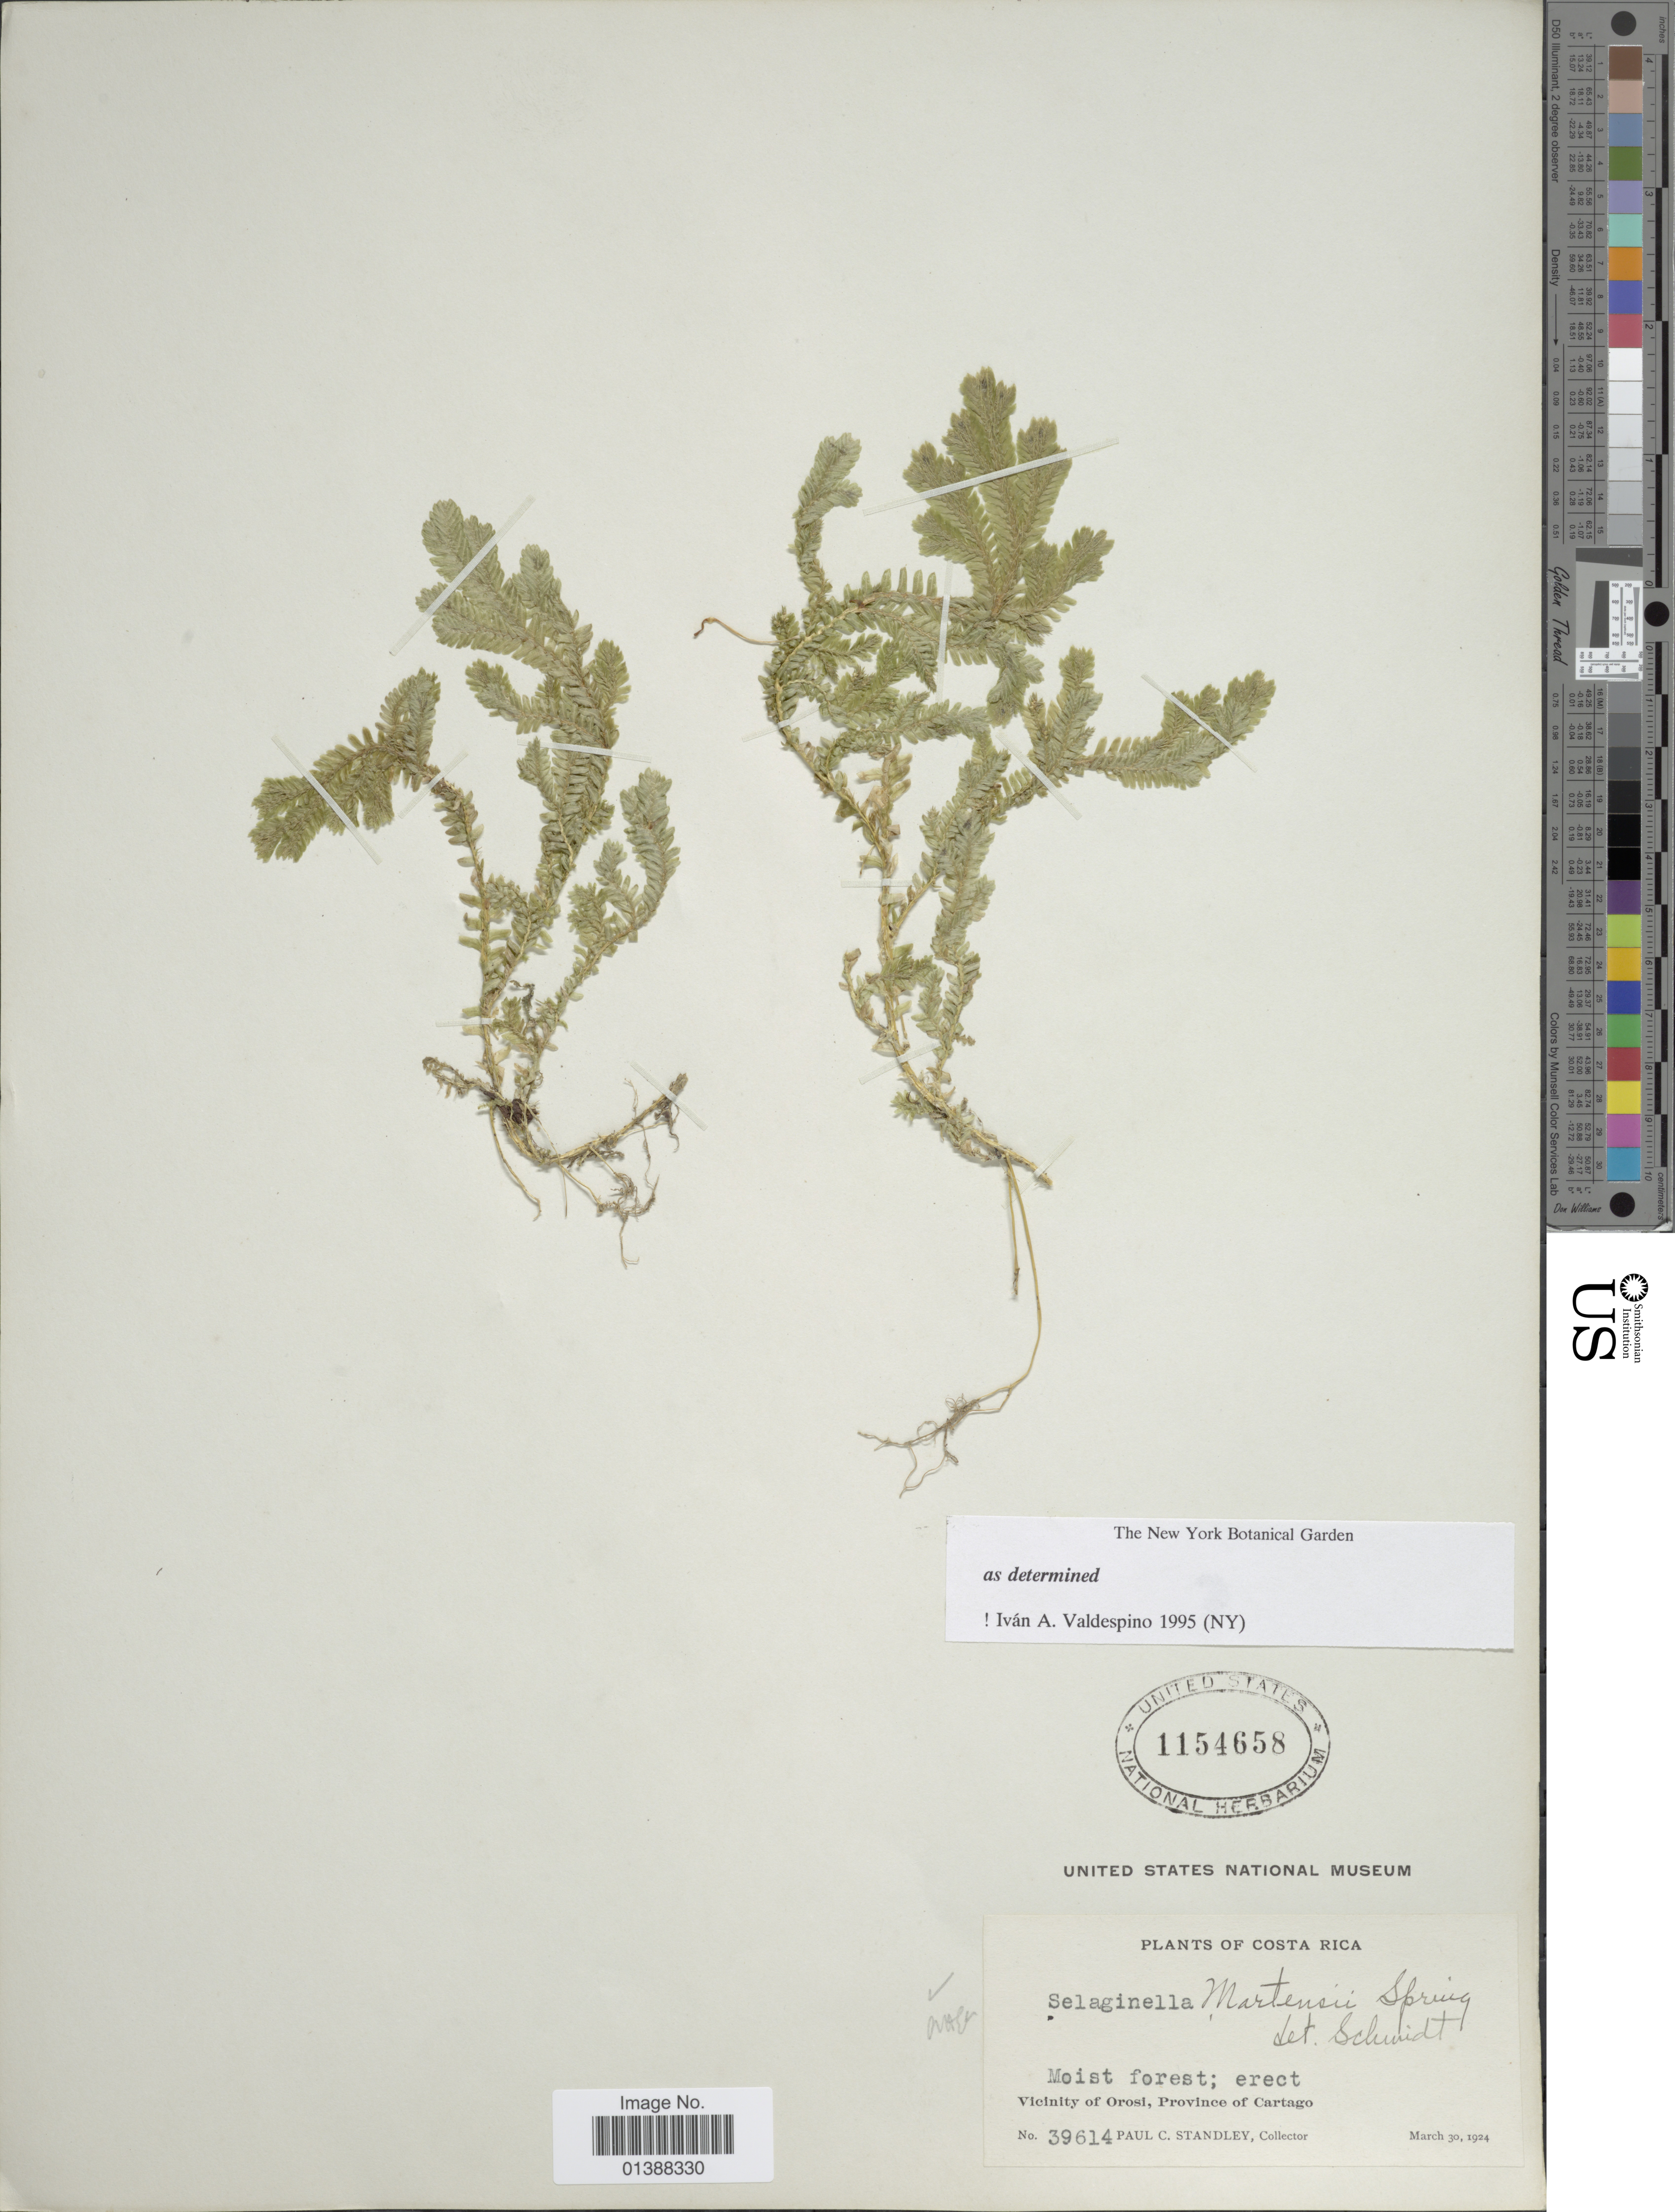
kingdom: Plantae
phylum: Tracheophyta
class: Lycopodiopsida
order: Selaginellales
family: Selaginellaceae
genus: Selaginella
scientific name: Selaginella martensii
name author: Spring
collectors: P. C. Standley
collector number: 39614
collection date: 1924-03-30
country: Costa Rica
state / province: Cartago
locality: Vicinity of Orosi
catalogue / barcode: US 1154658